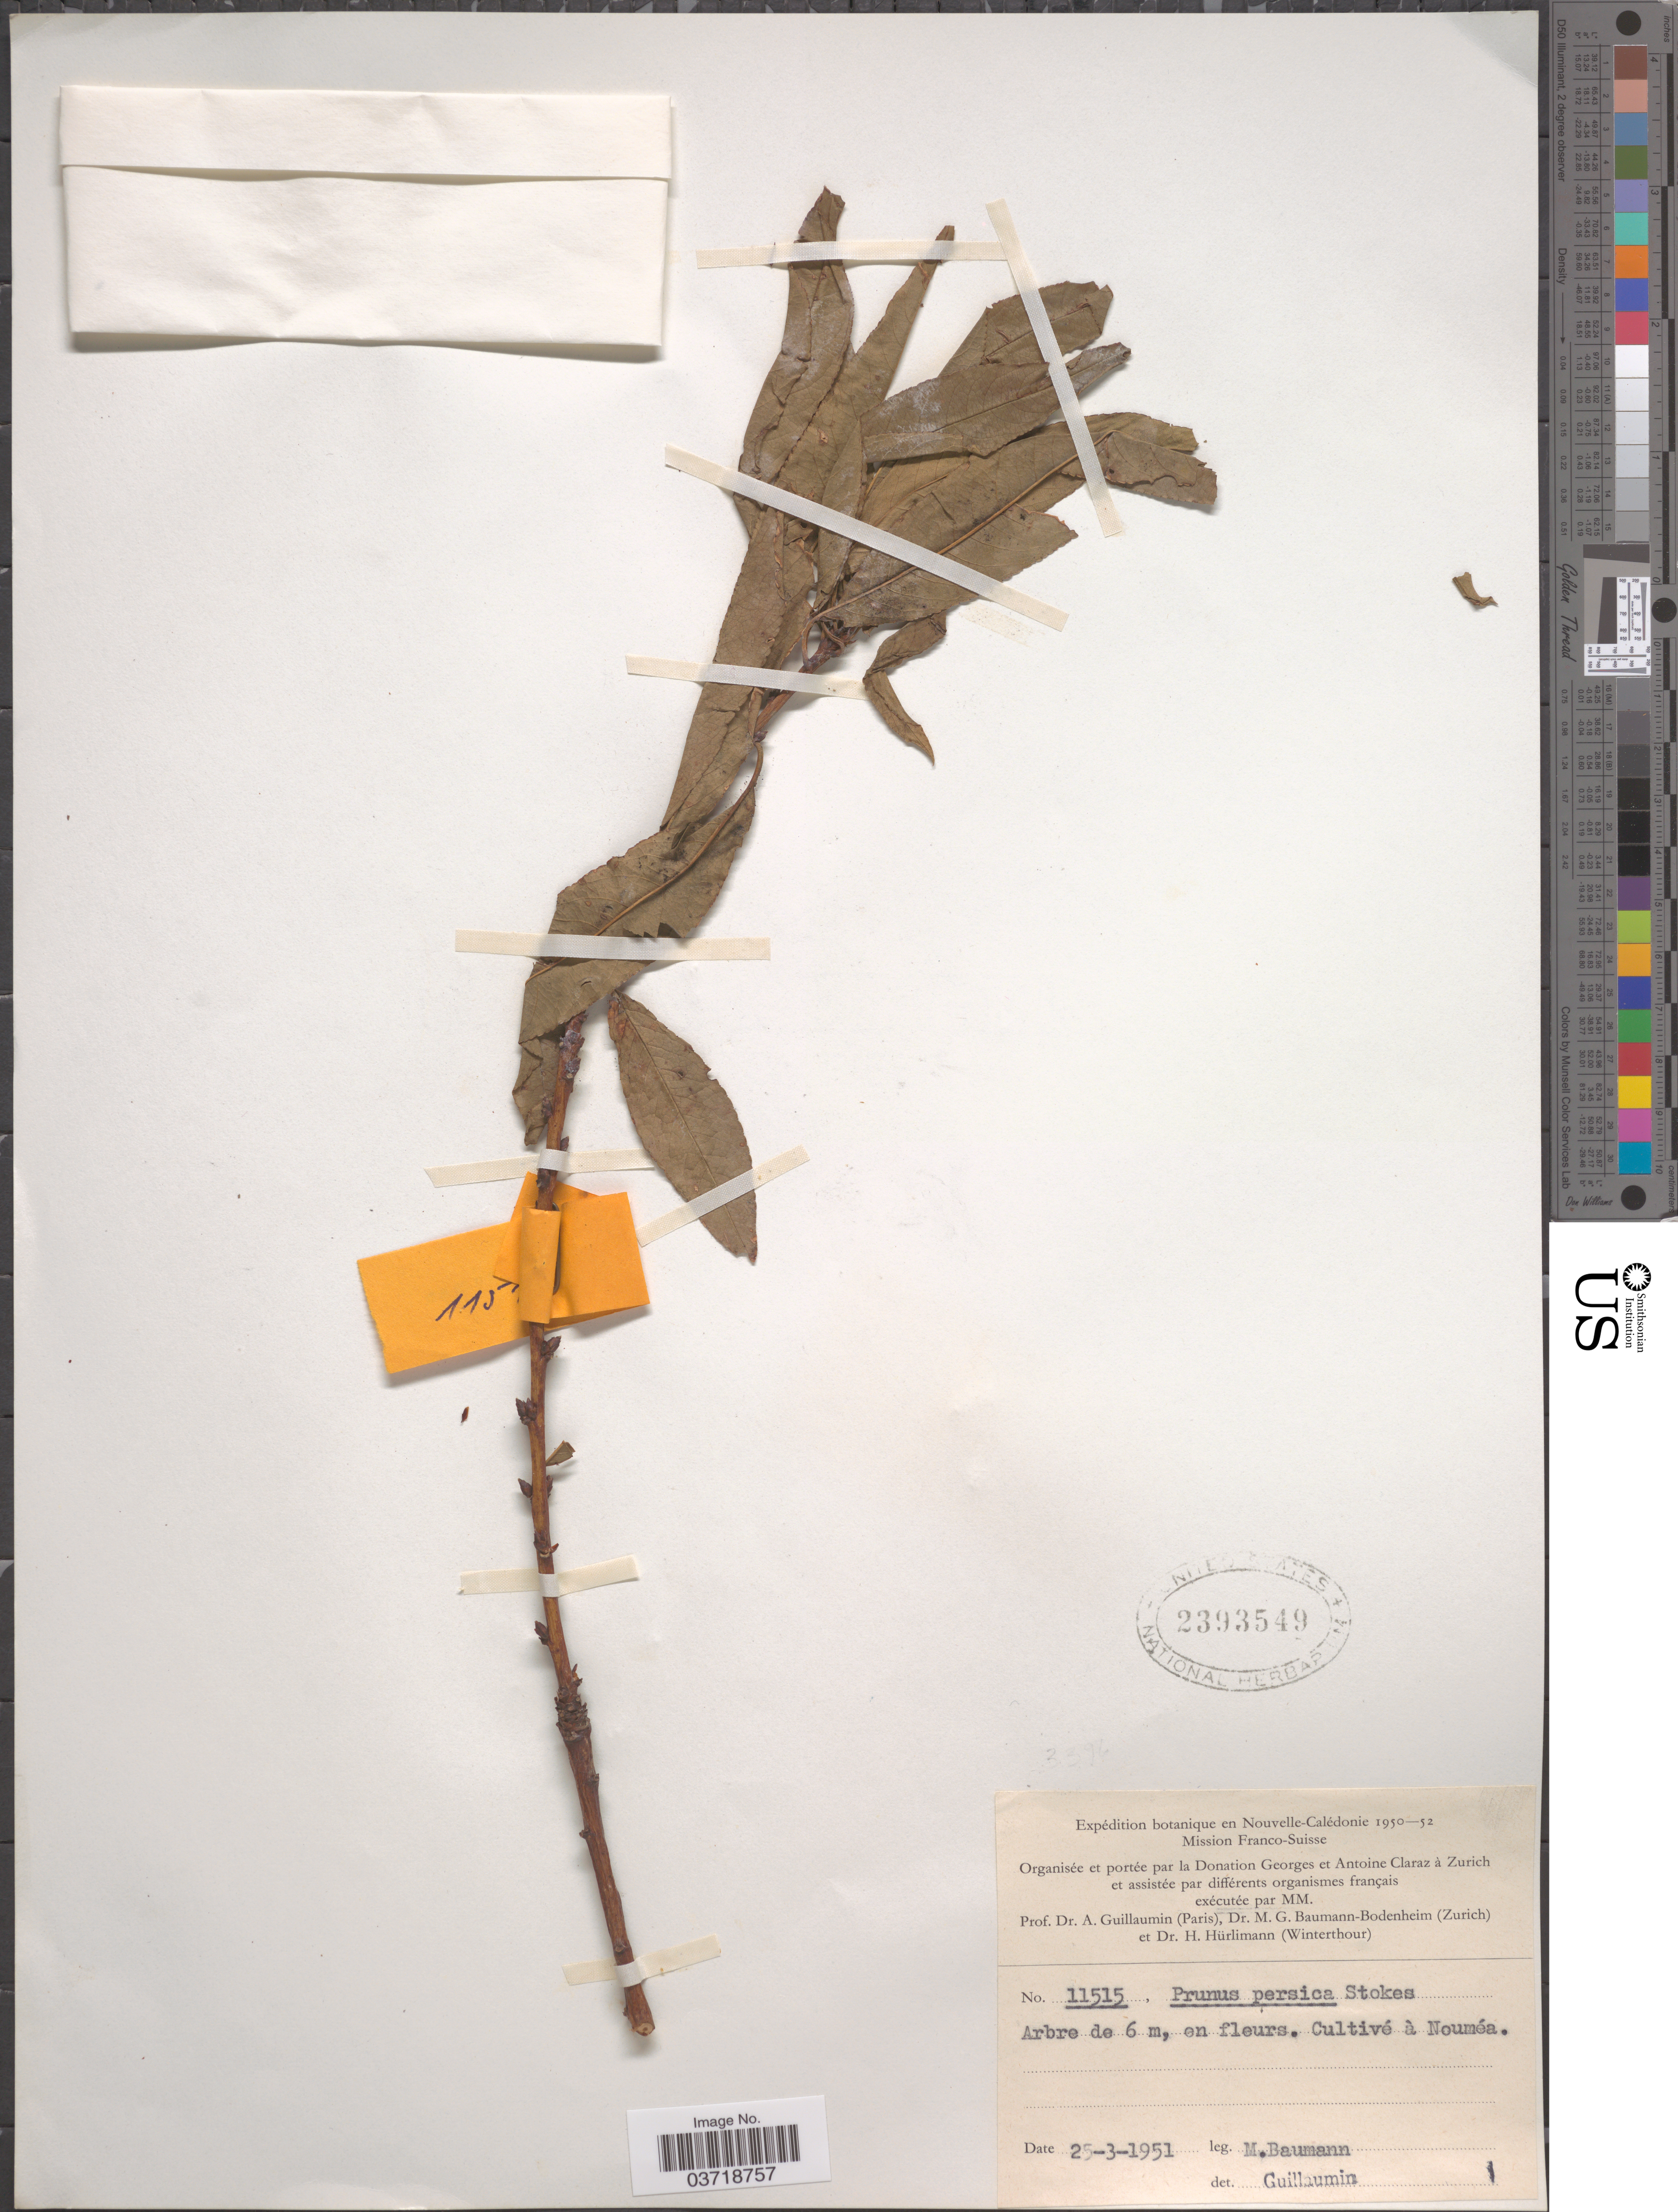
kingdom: Plantae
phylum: Tracheophyta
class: Magnoliopsida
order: Rosales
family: Rosaceae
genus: Prunus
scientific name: Prunus persica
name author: (L.) Batsch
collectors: M. G. Baumann-Bodenheim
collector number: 11515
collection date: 1951-03-25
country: New Caledonia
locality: Nouvelle-Calédonie. Nouméa.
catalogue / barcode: US 2393549